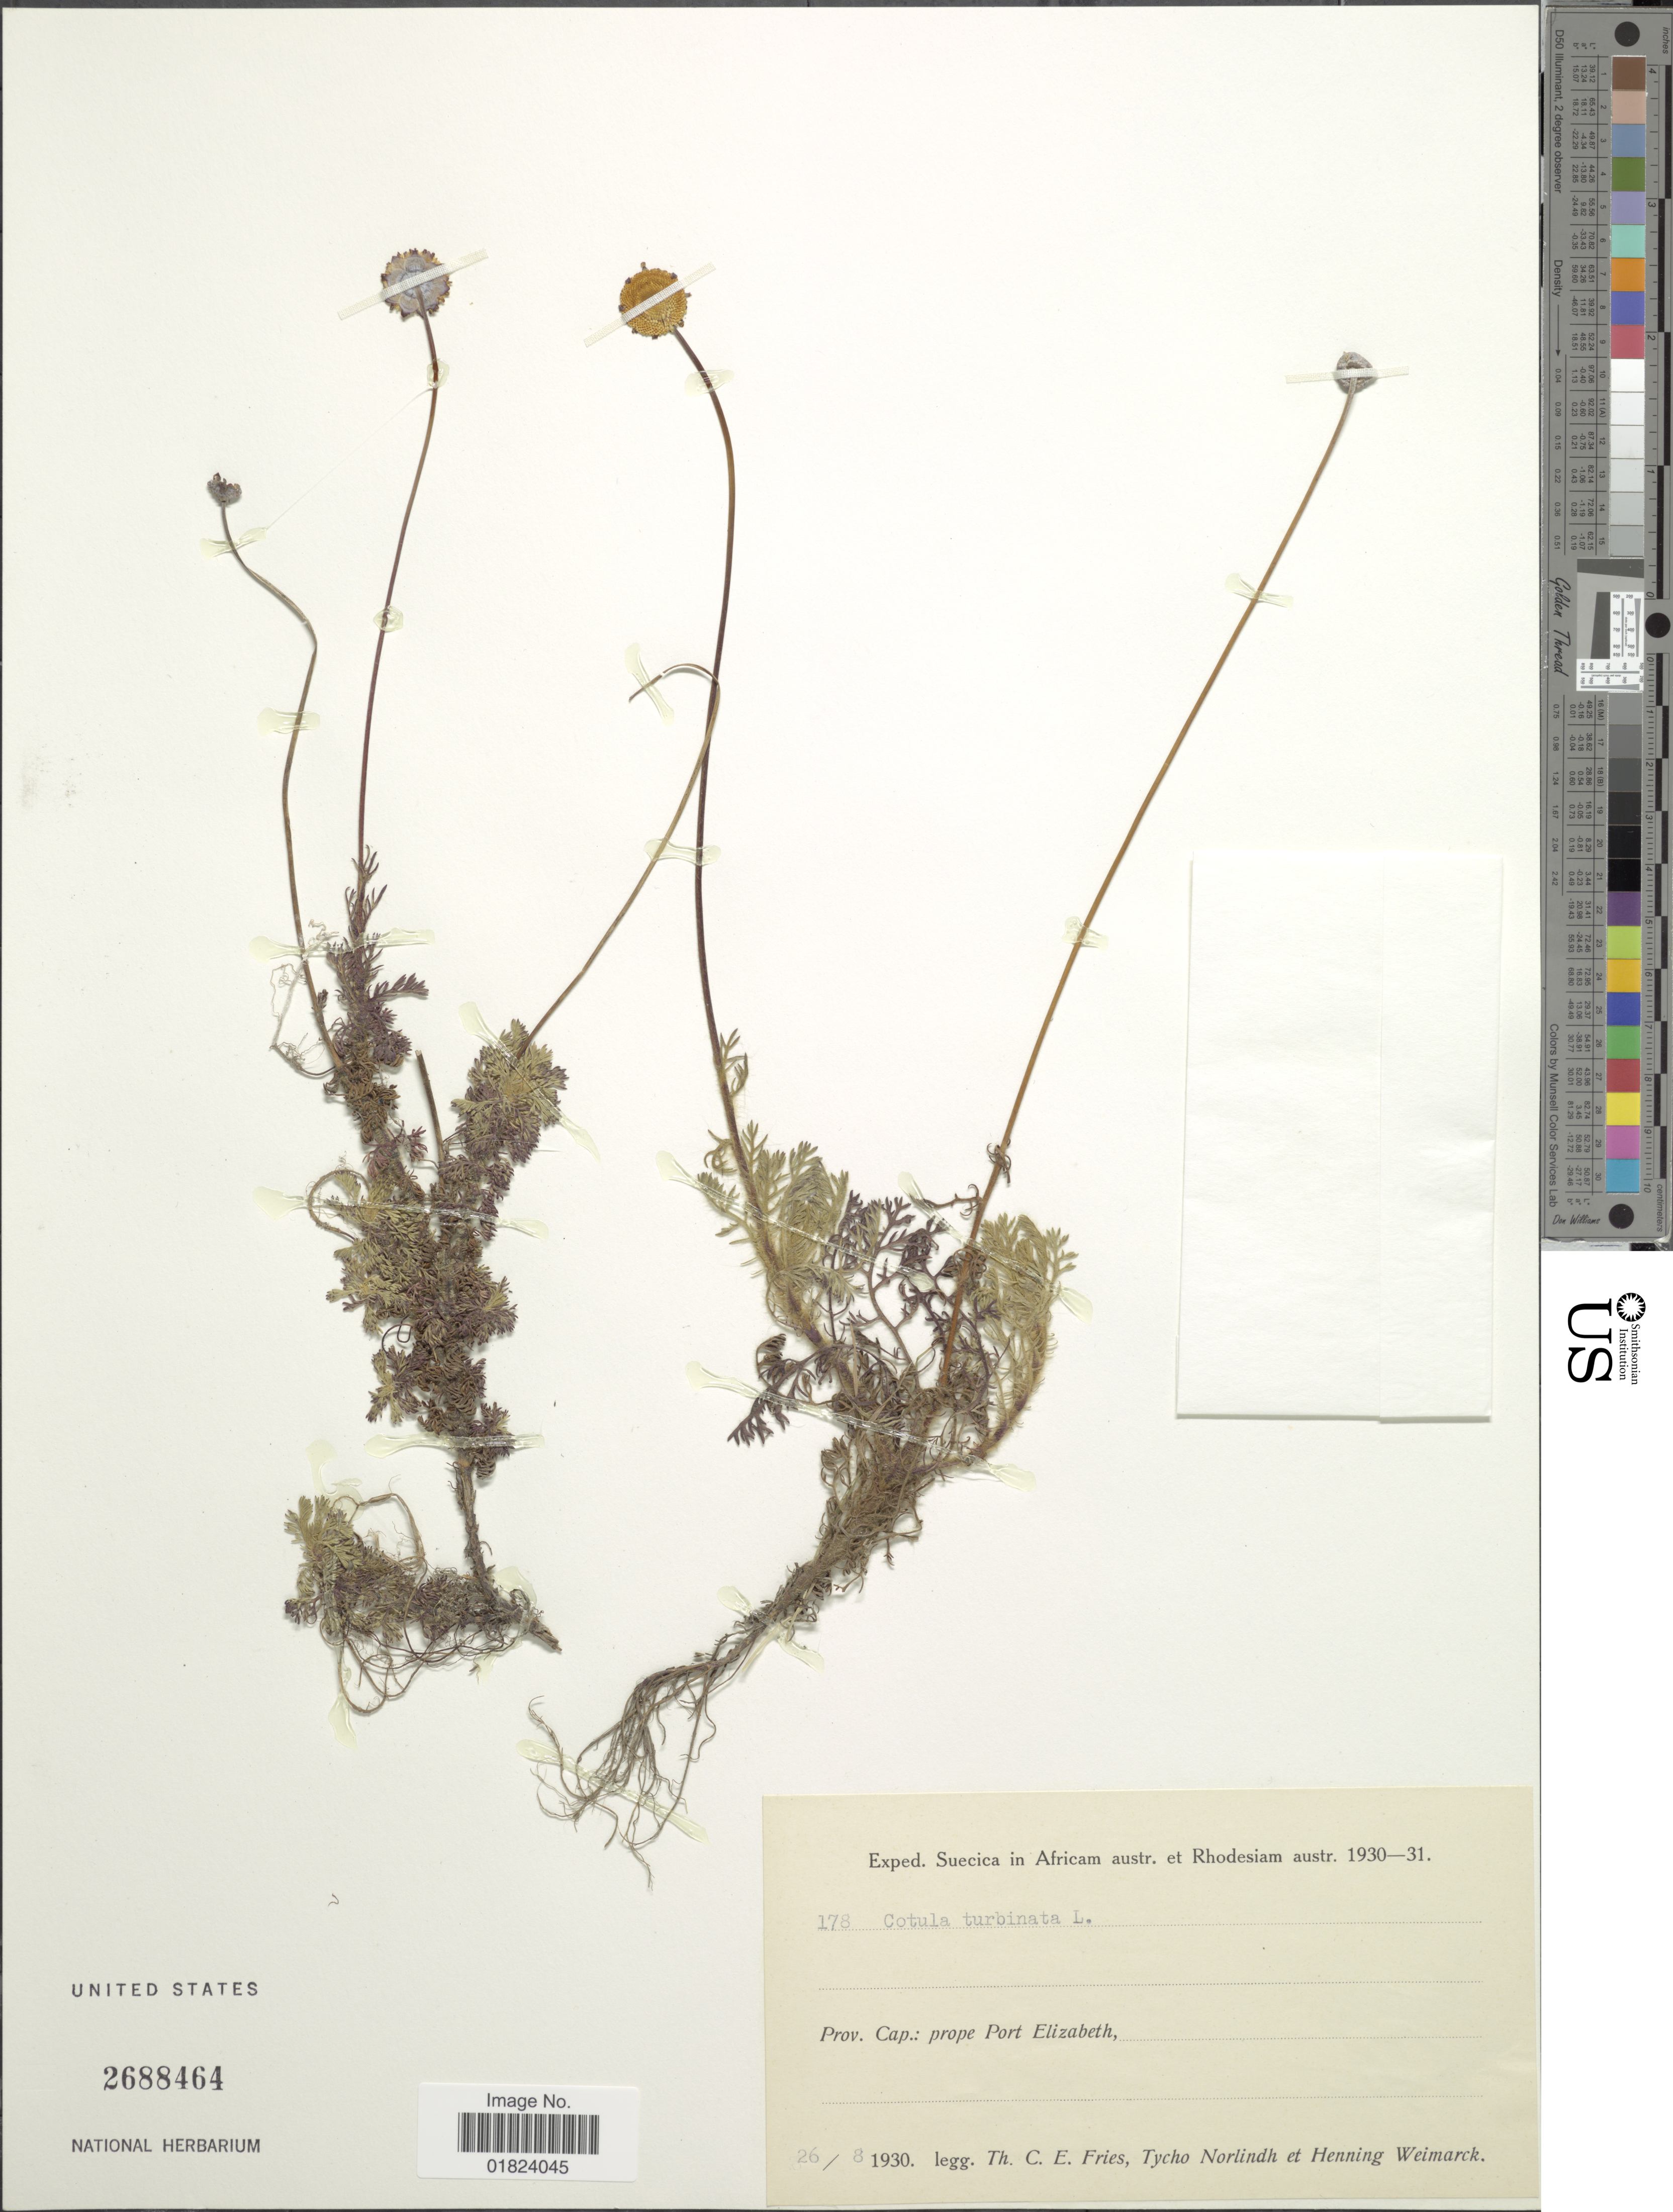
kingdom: Plantae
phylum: Tracheophyta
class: Magnoliopsida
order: Asterales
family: Asteraceae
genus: Cotula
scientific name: Cotula turbinata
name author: L.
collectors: T. C. E. Fries, N. T. Norlindh & H. Weimarck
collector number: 178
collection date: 1930-08-26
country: South Africa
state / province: Eastern Cape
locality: Prope Port Elizabeth, suecica in Africam austr. et Rhodesiam austr. [unsure placement]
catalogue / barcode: US 2688464